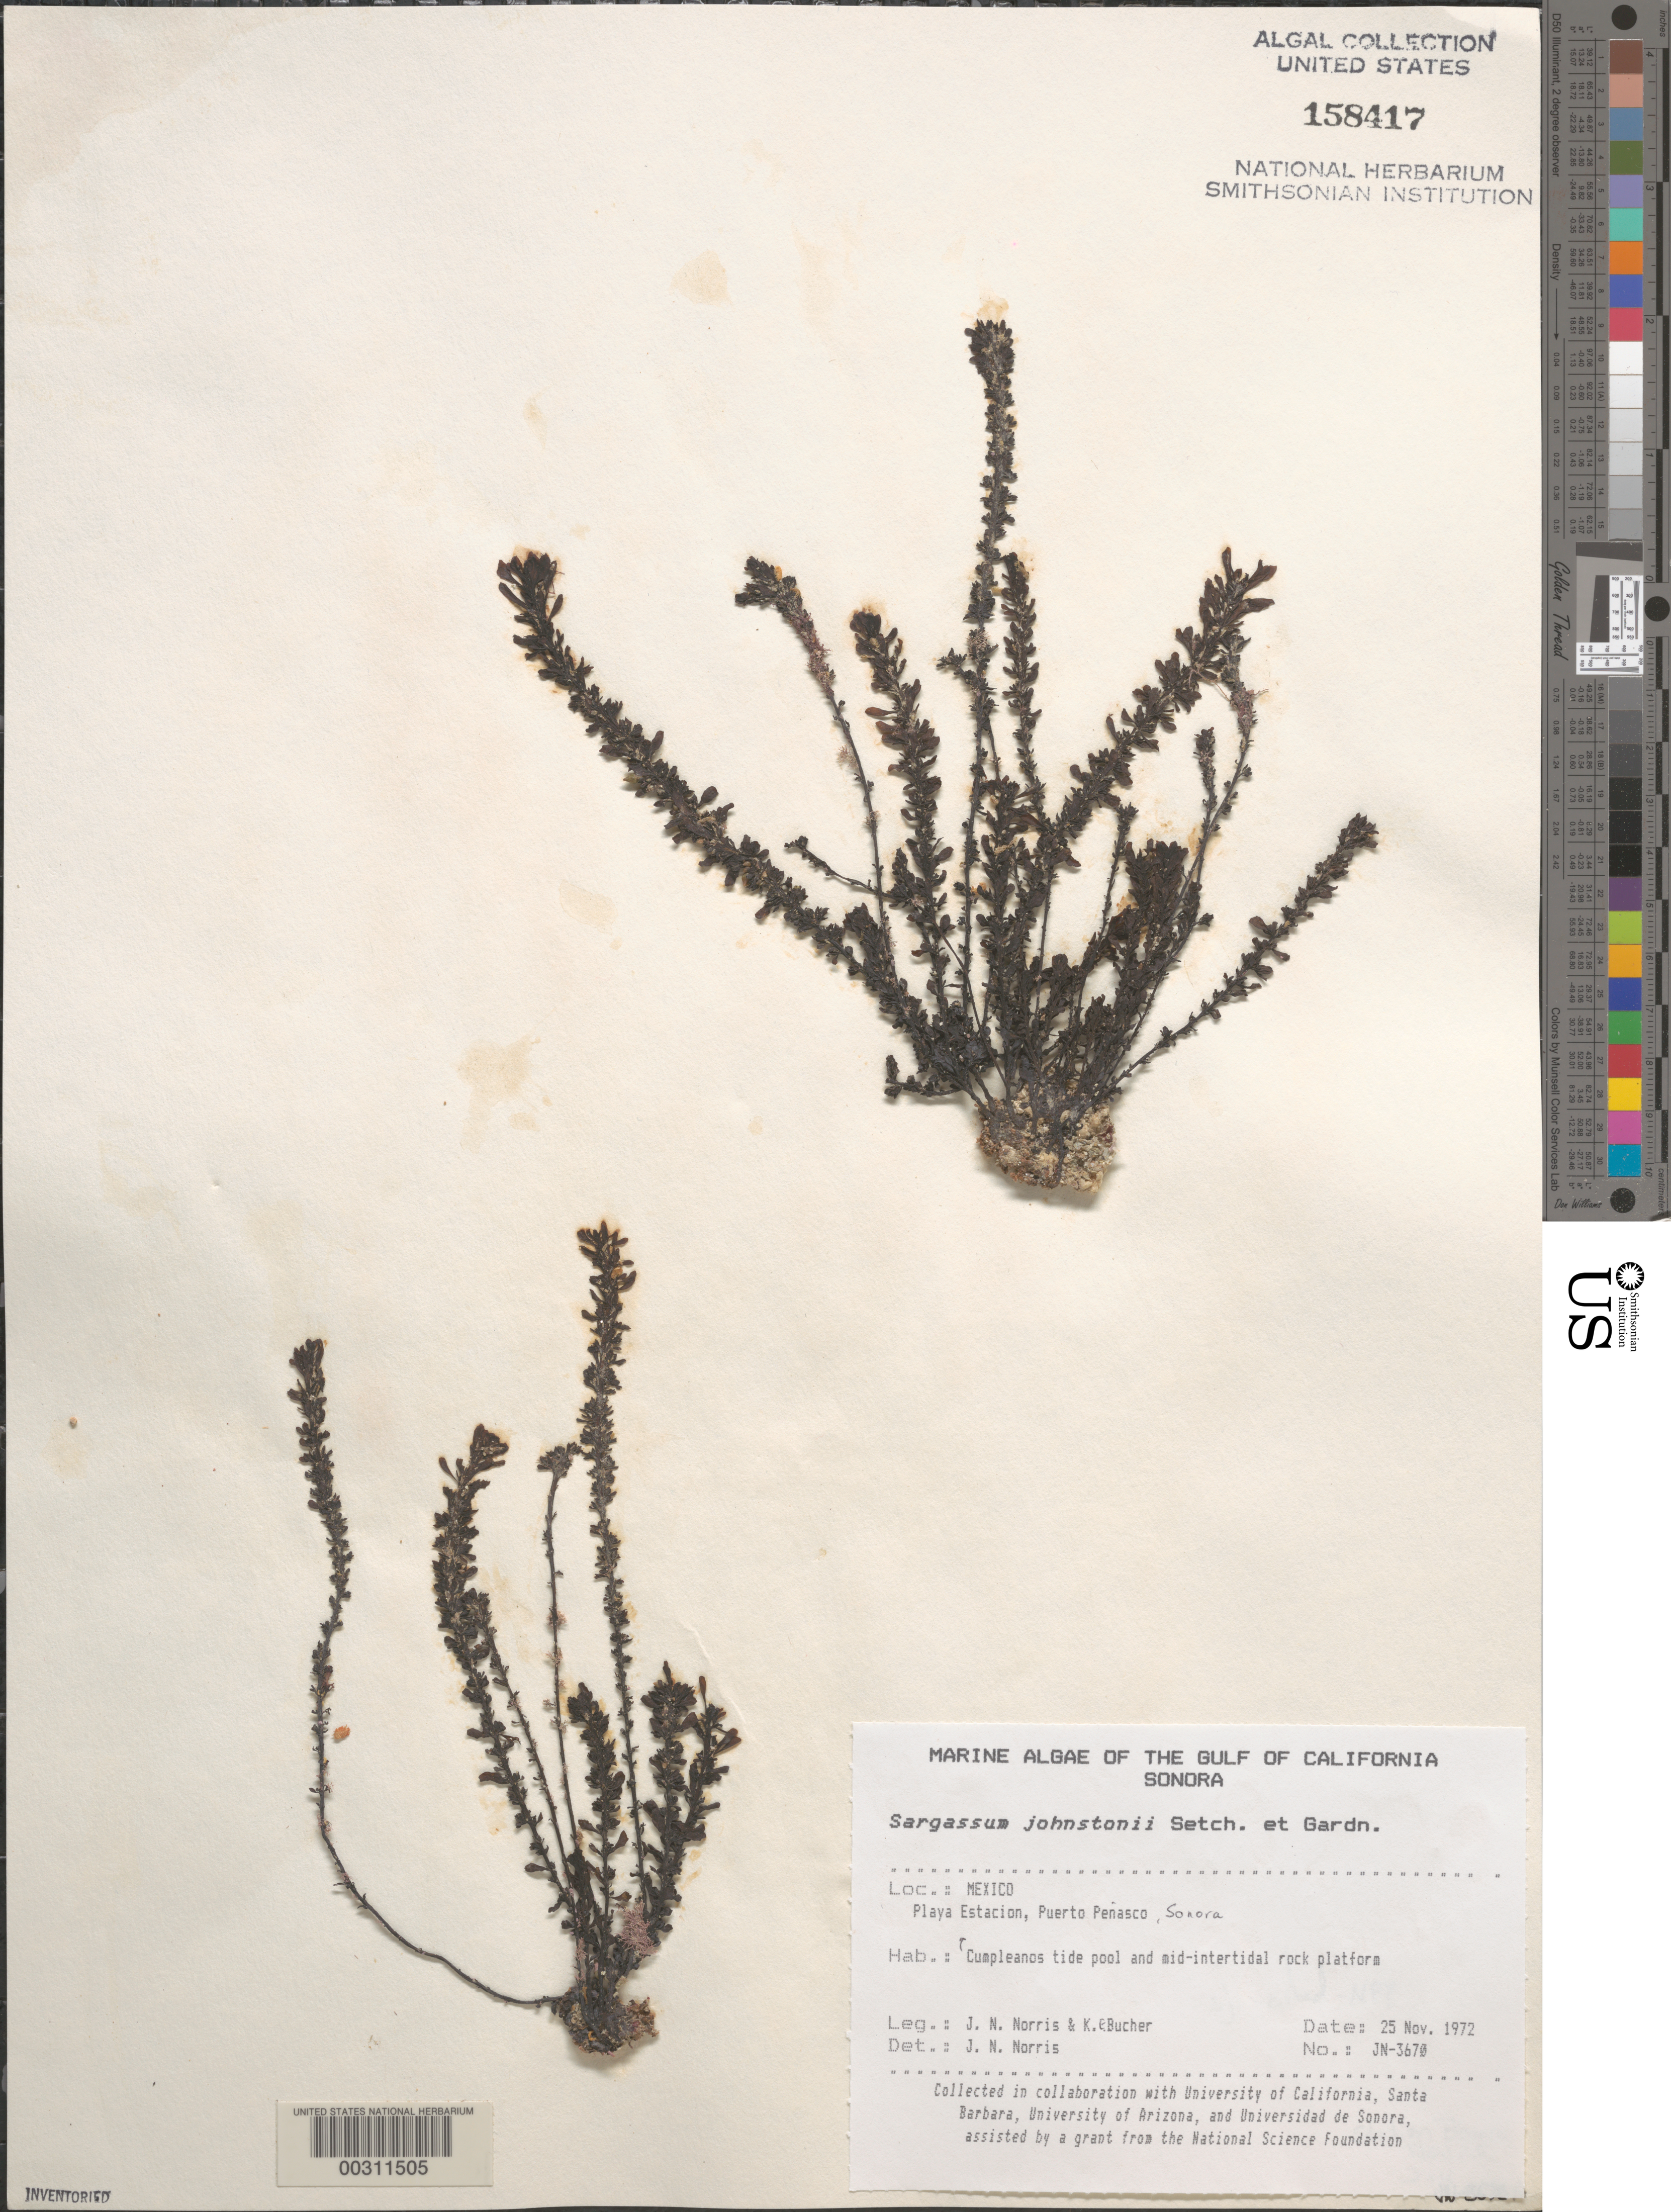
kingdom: Chromista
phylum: Ochrophyta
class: Phaeophyceae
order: Fucales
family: Sargassaceae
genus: Sargassum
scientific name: Sargassum johnstonii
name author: Setchell & N.L. Gardner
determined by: Norris, James N.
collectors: J. N. Norris & K. E. Bucher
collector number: JN-3670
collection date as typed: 25 Nov 1972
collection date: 1972-11-25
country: Mexico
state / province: Sonora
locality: Playa Estacion, Puerto Penasco, Cumpleanos tide pool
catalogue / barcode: US 158417